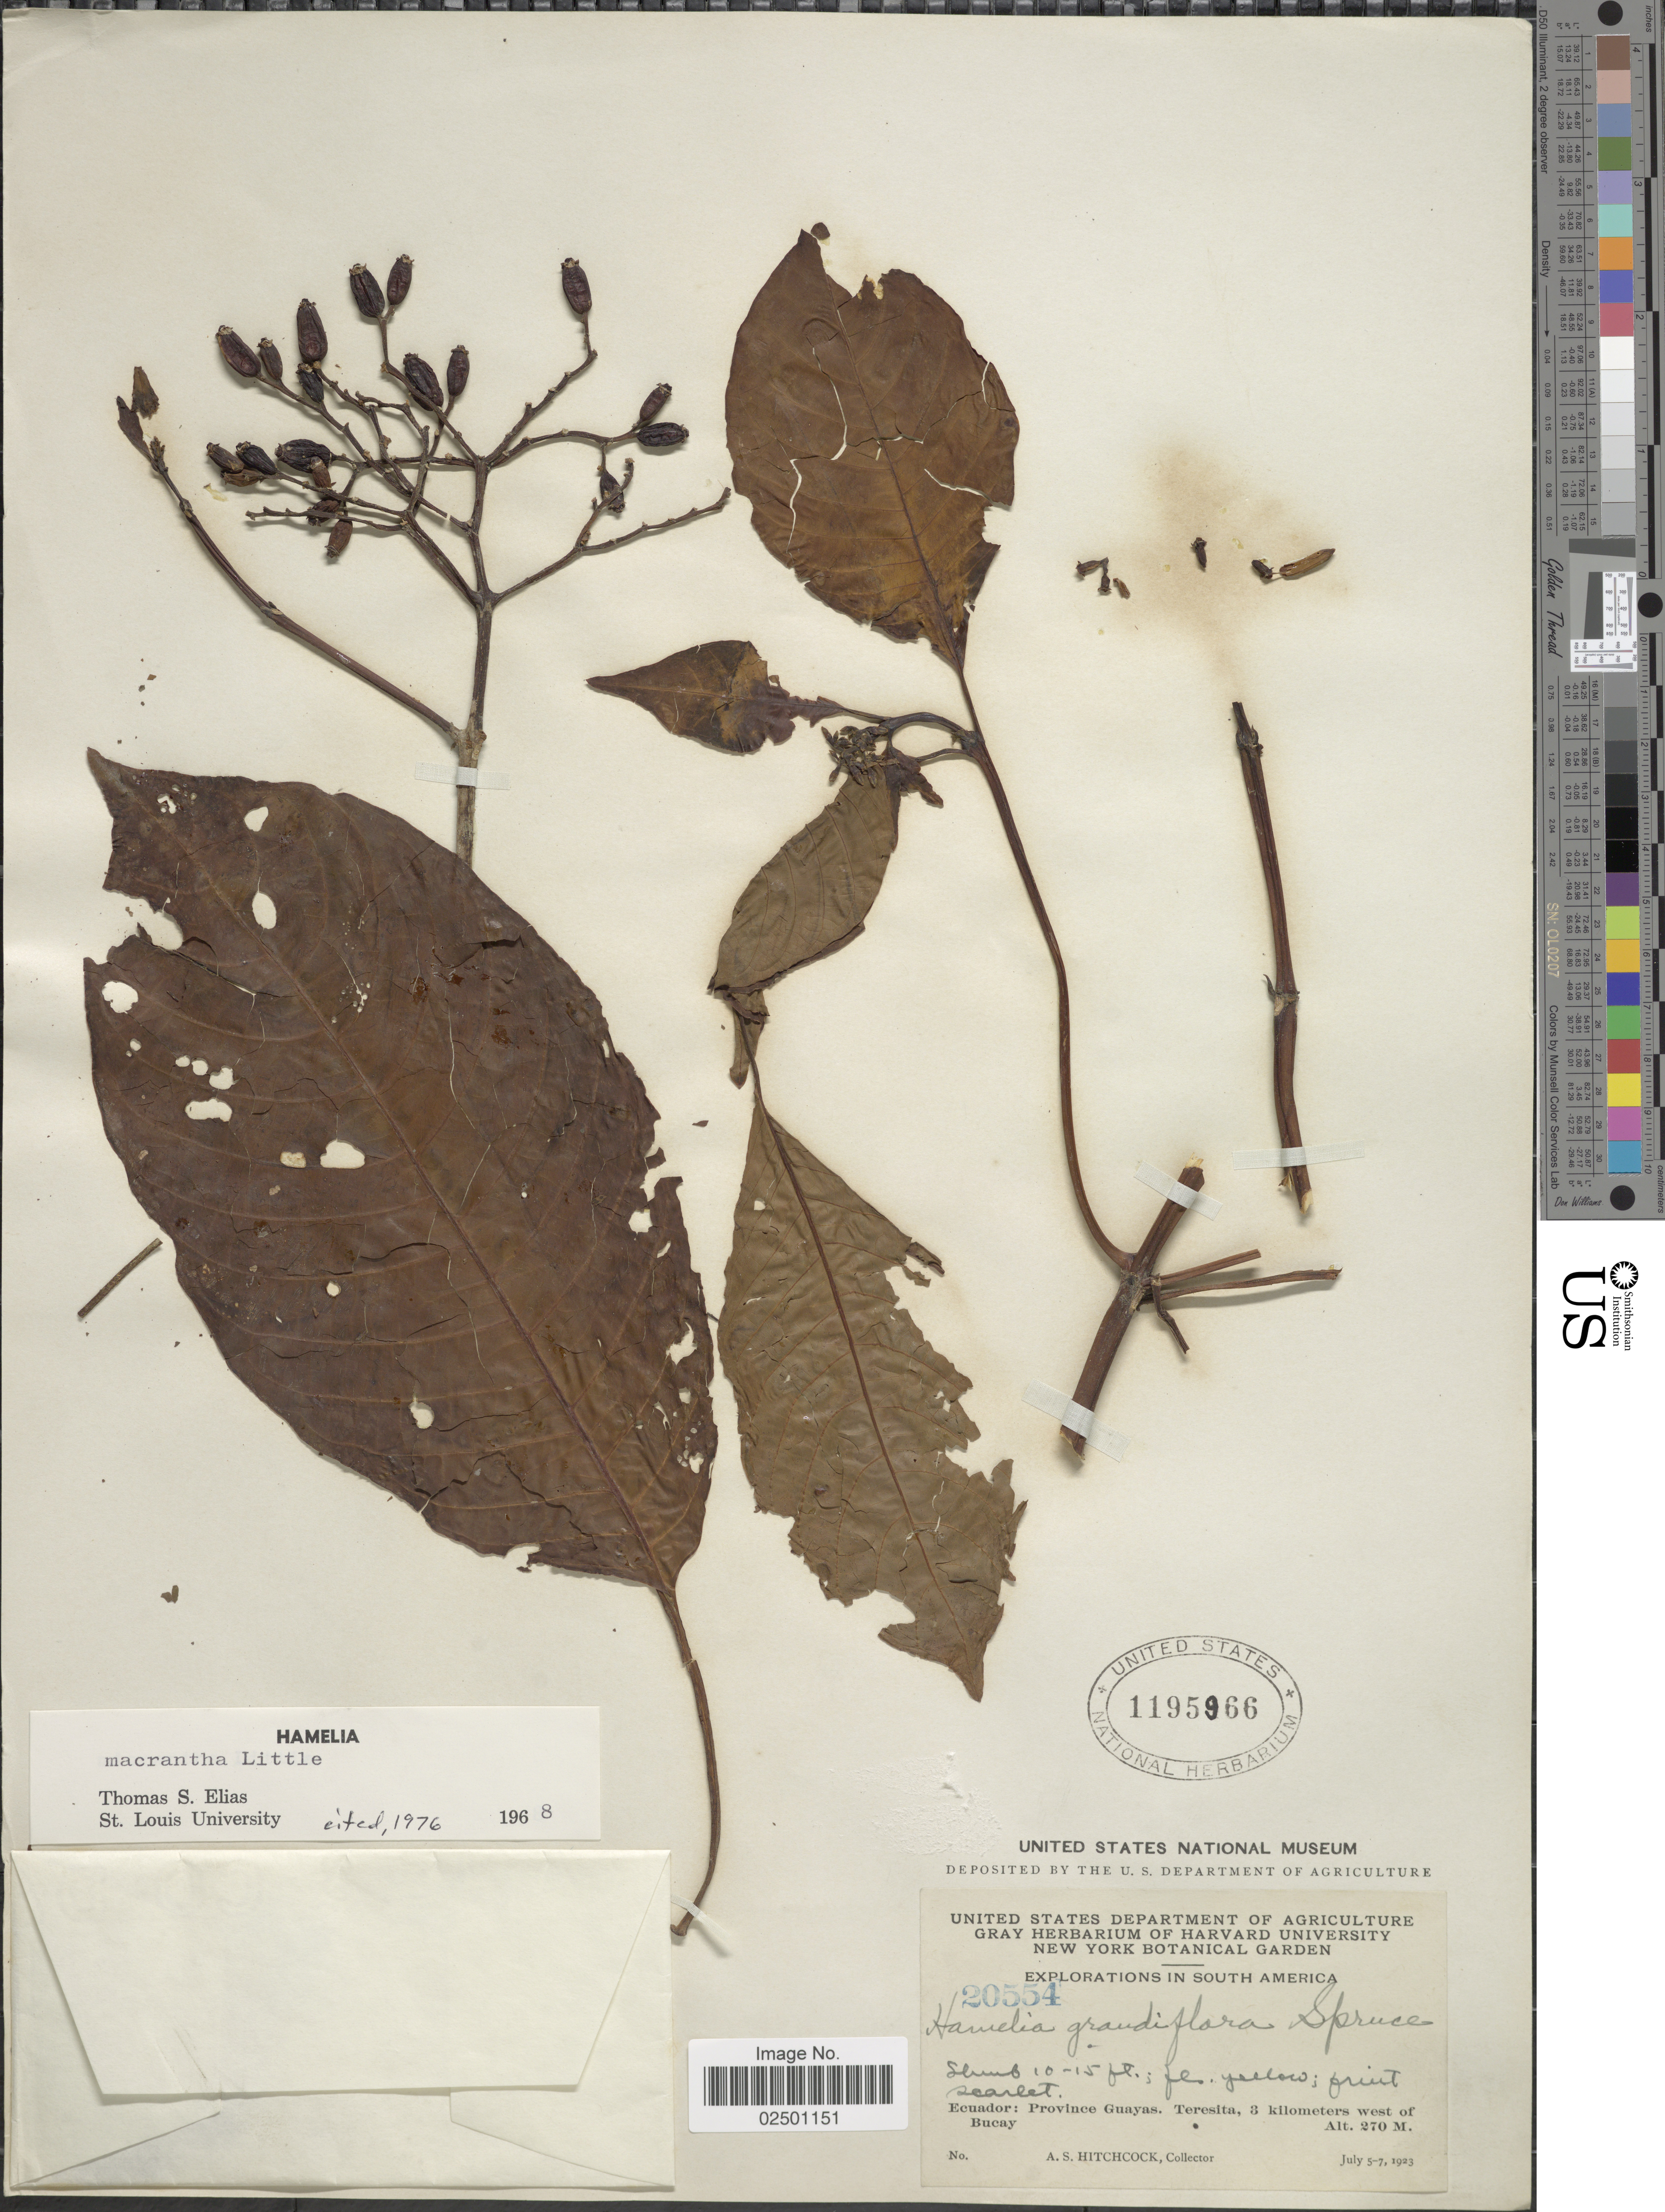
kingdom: Plantae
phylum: Tracheophyta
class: Magnoliopsida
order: Gentianales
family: Rubiaceae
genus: Hamelia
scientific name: Hamelia macrantha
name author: Little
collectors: A. S. Hitchcock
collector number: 20554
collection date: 1923-07-05/1923-07-07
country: Ecuador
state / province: Guayas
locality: Ecuador: Province Guayas. Teresita, 3 kilometers west of Bucay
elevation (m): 270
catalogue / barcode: US 1195966